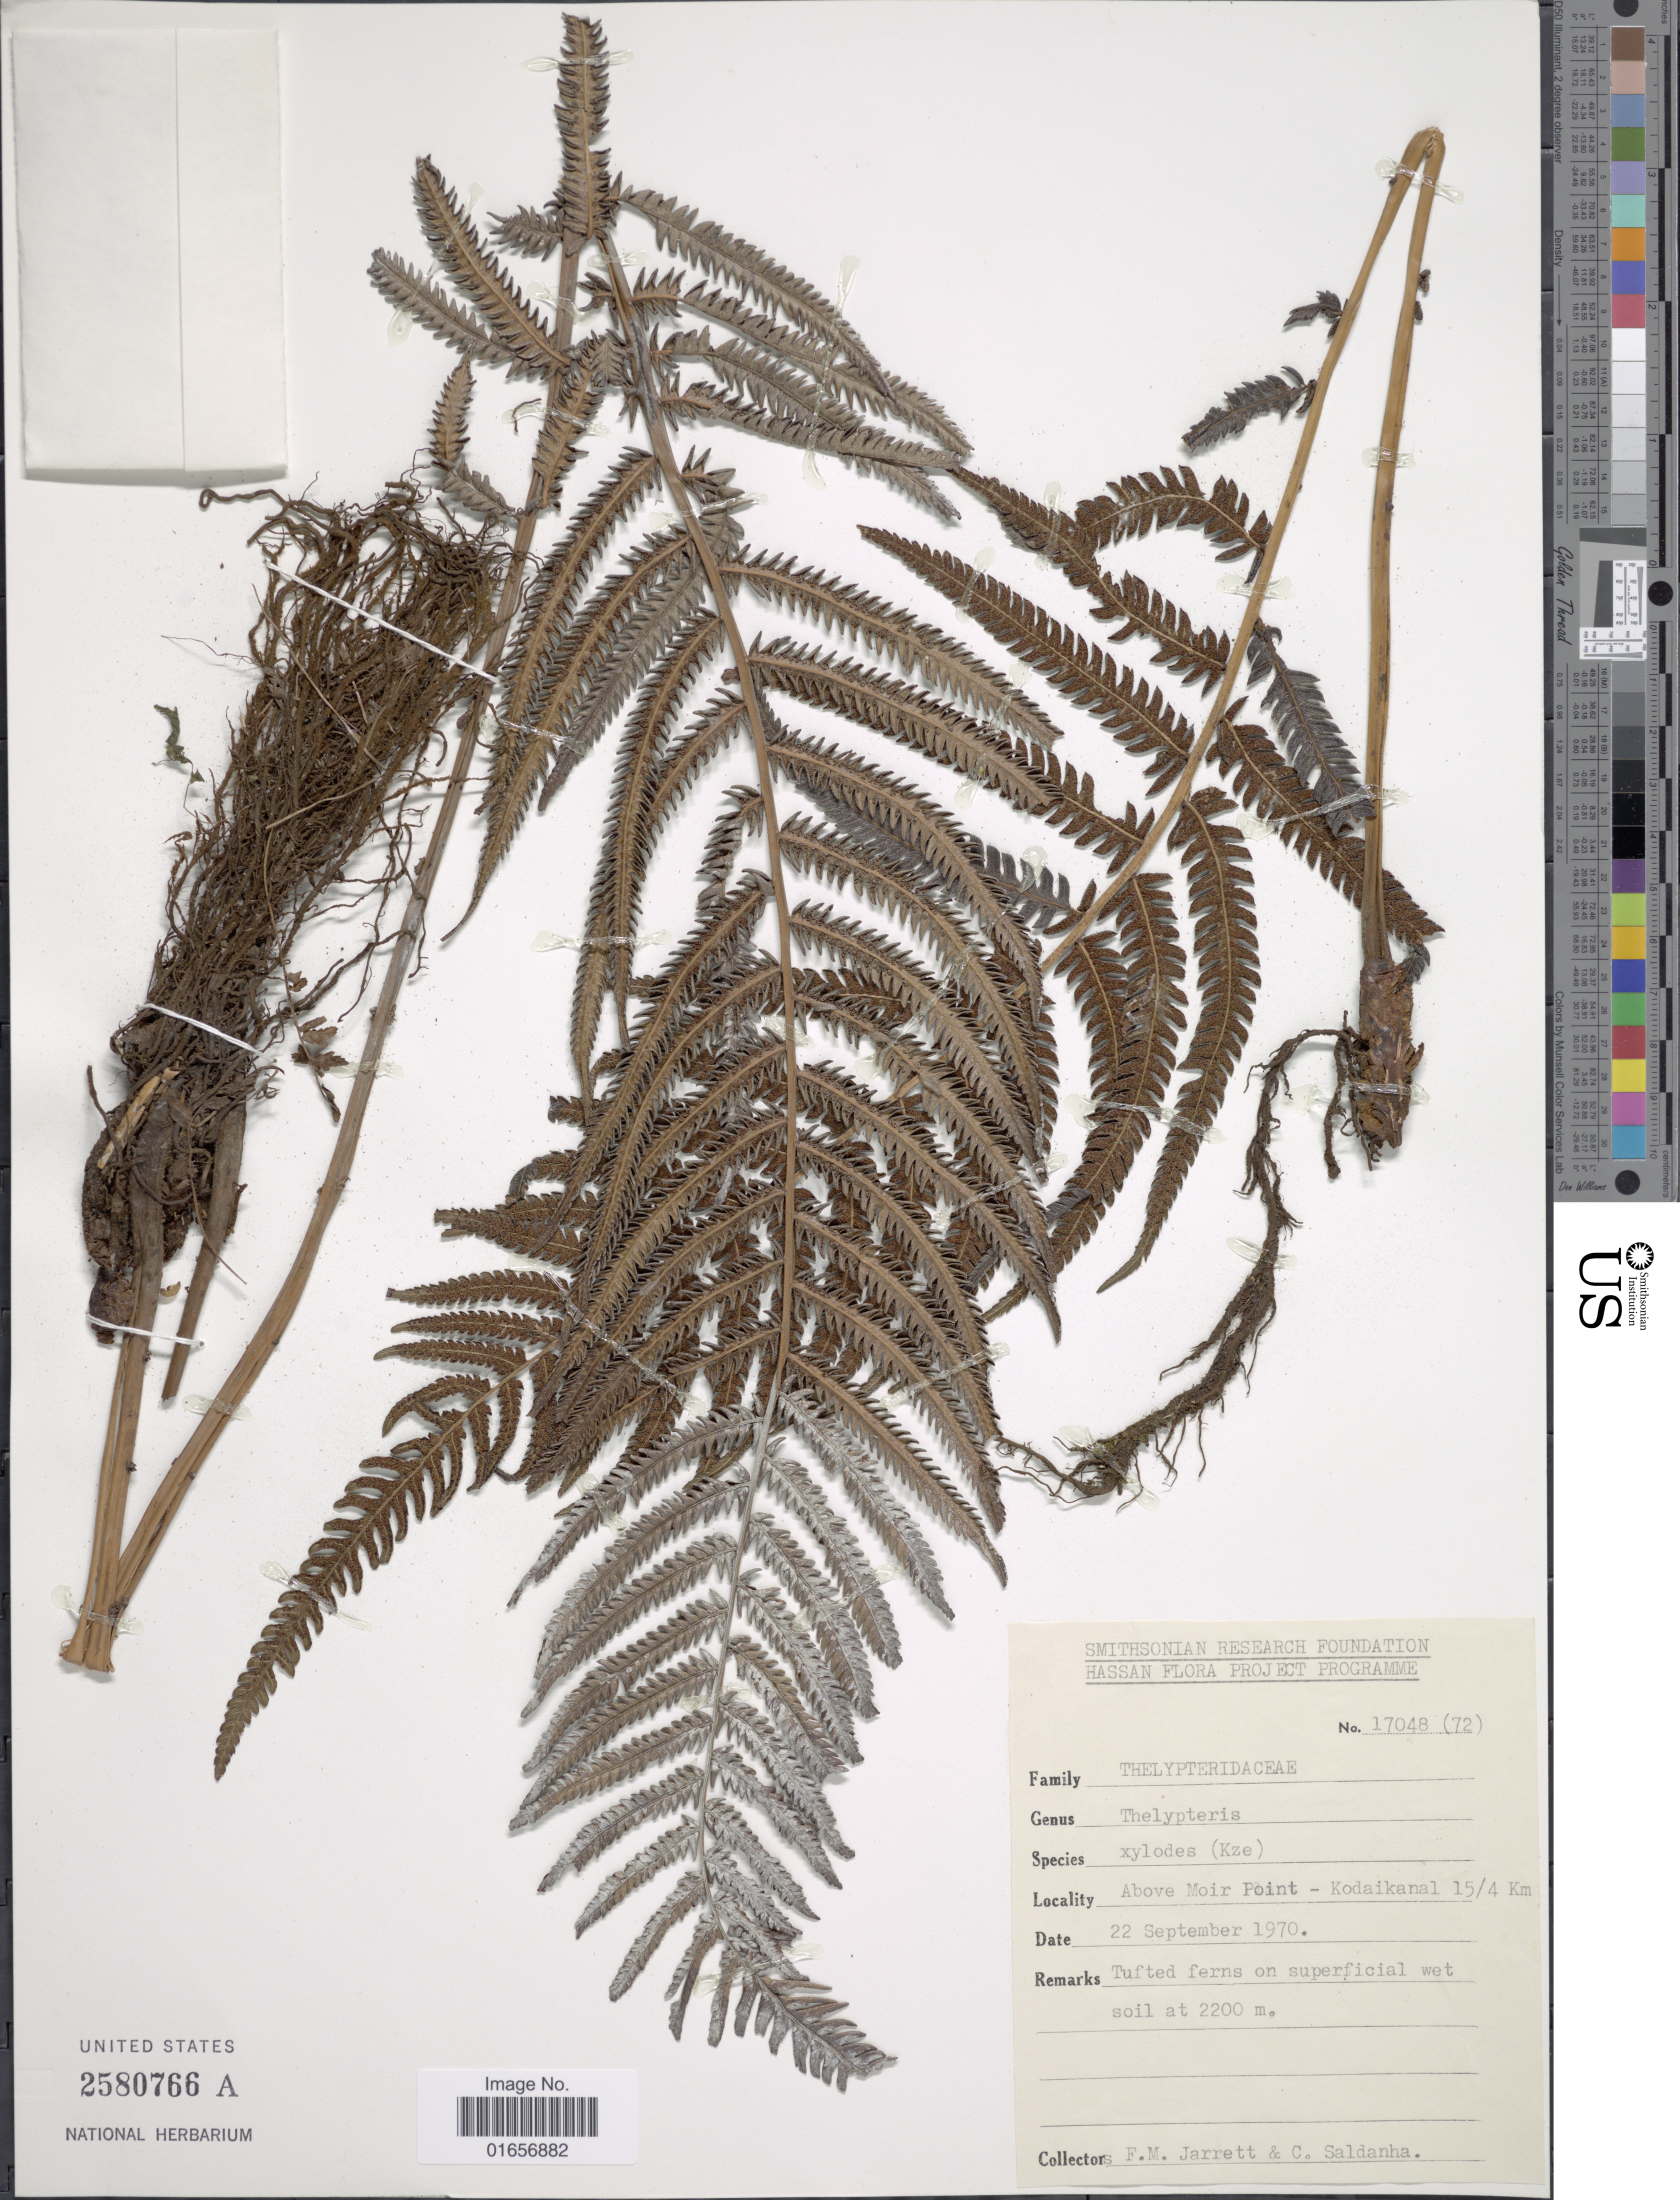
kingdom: Plantae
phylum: Tracheophyta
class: Polypodiopsida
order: Polypodiales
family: Thelypteridaceae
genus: Pseudocyclosorus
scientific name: Pseudocyclosorus tylodes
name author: (Kunze) Ching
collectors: F. M. Jarrett & C. Saldanha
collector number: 17048 (72)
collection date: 1970-09-22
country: India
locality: Hassan, above Moir Point- Kodaikanal 15/4 Km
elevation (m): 2200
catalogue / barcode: US 2580766A